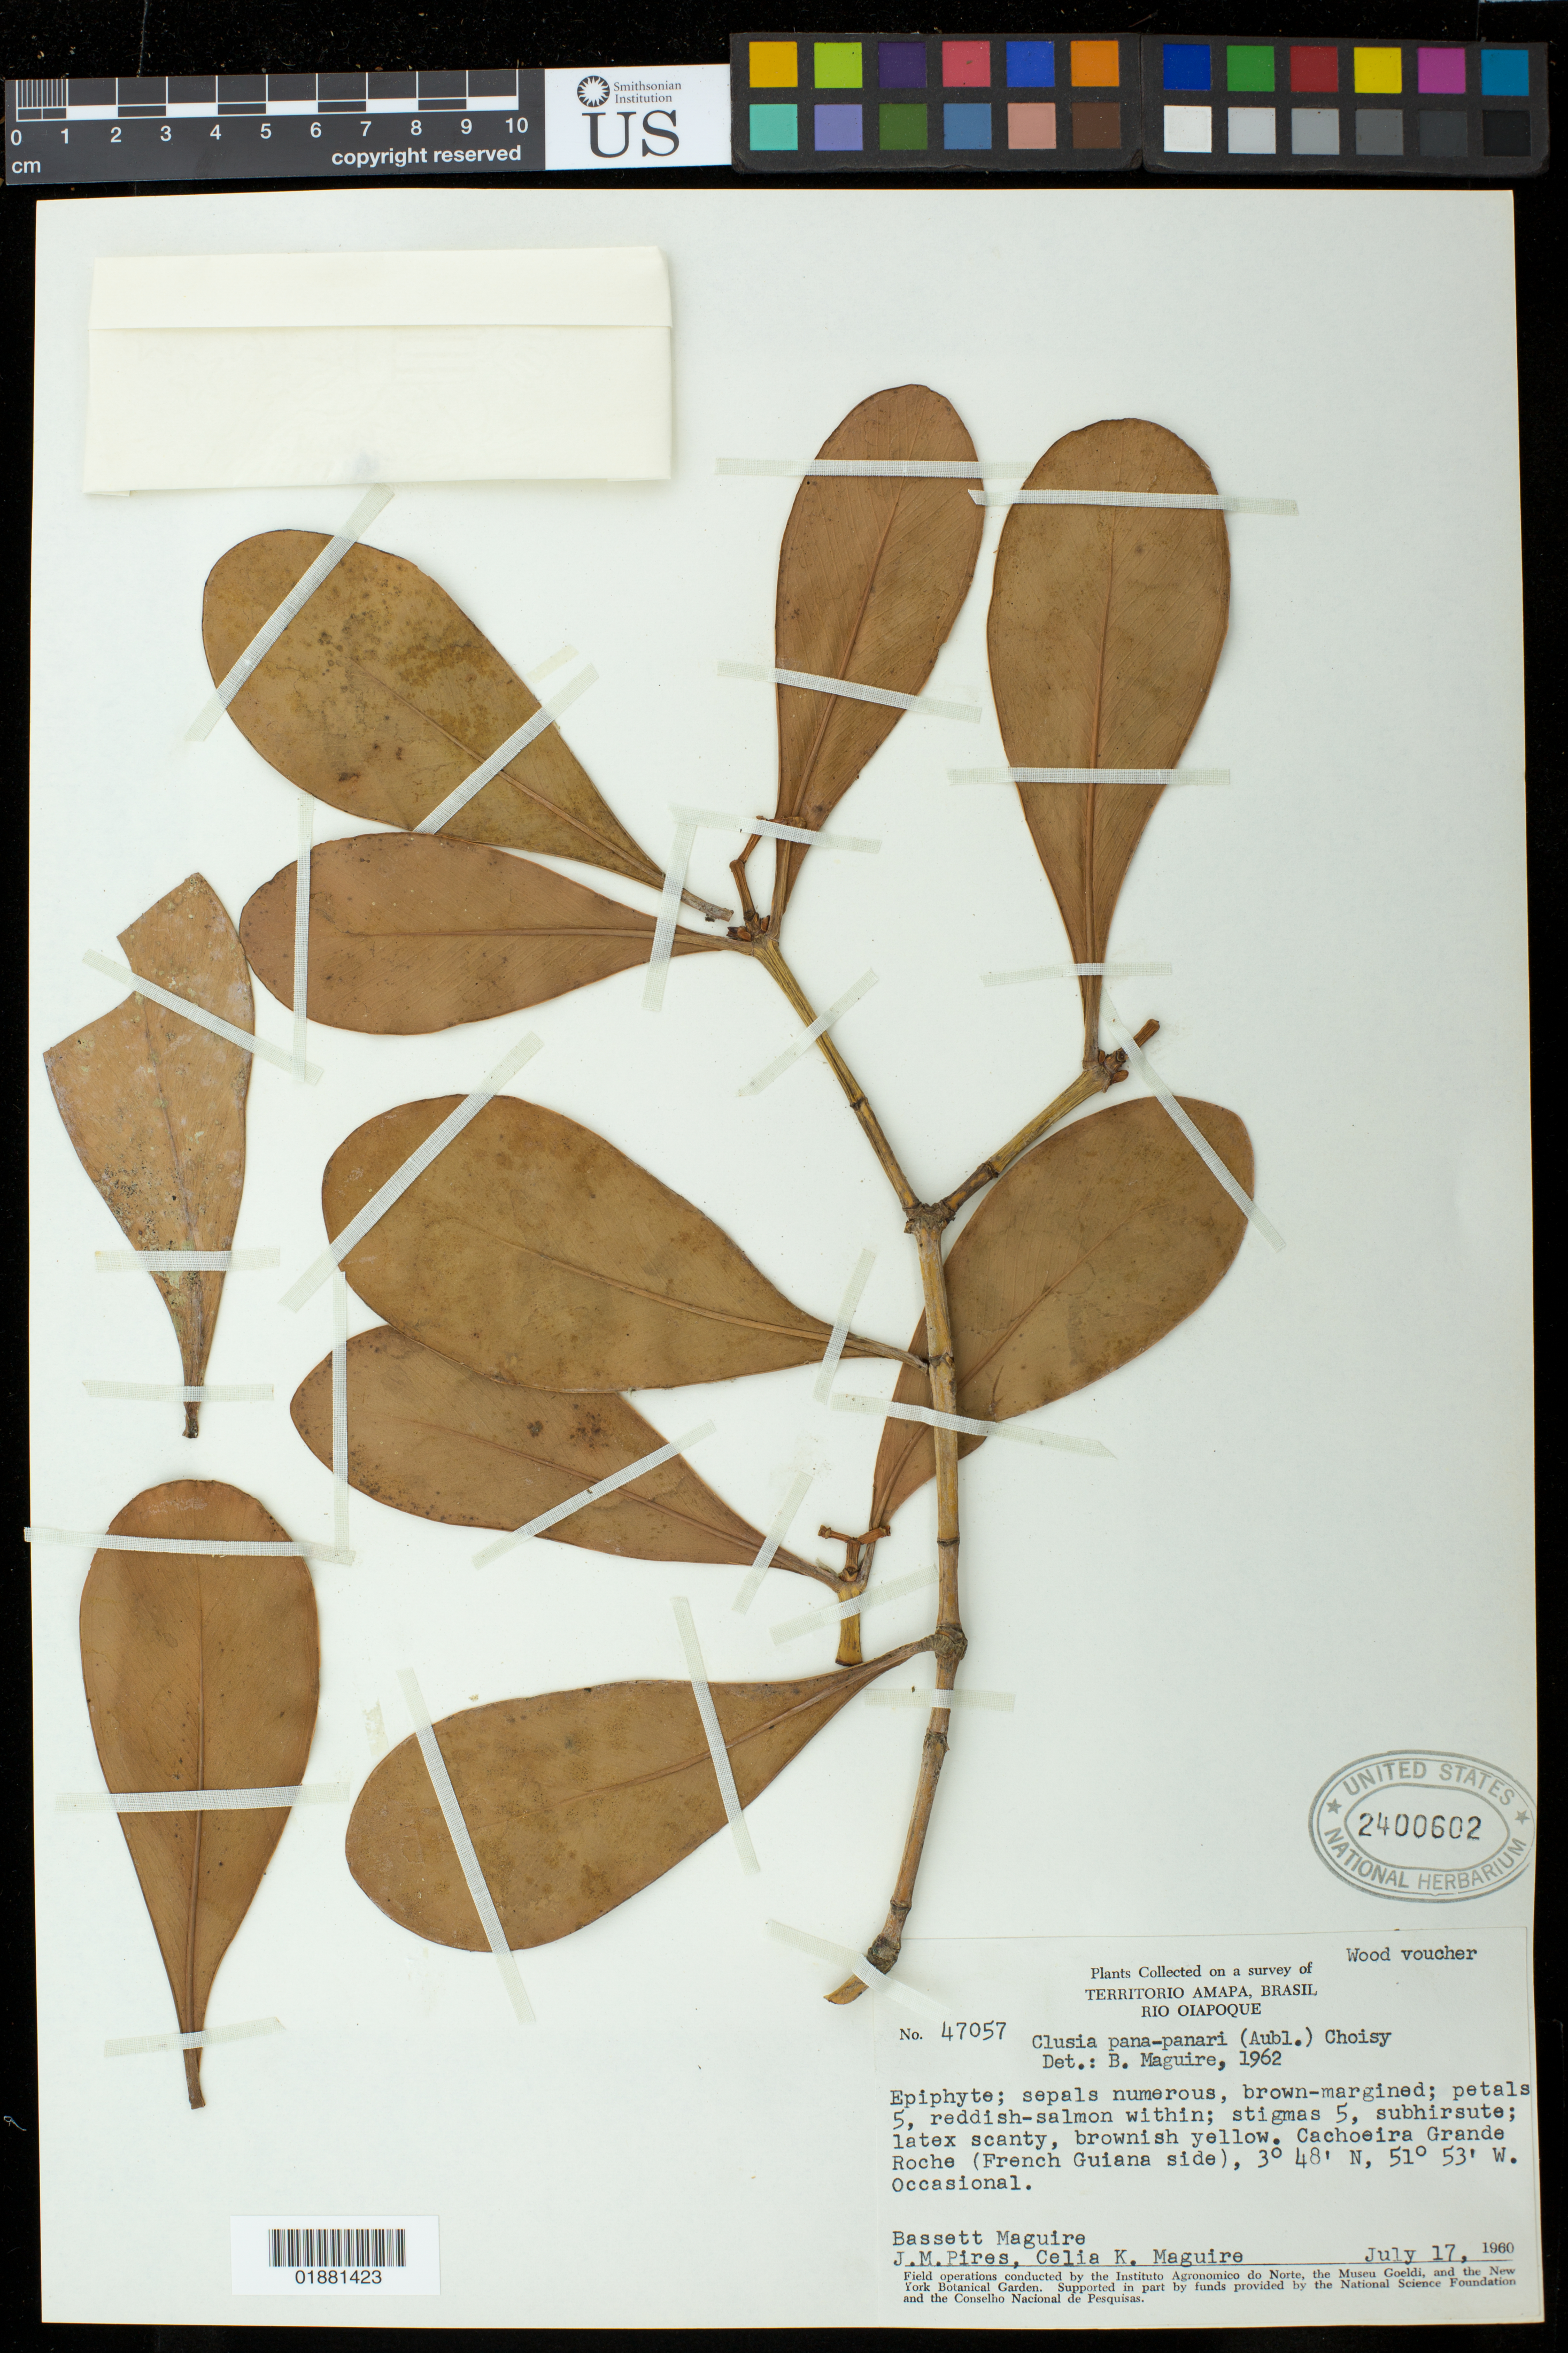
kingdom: Plantae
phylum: Tracheophyta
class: Magnoliopsida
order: Malpighiales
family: Clusiaceae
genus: Clusia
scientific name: Clusia panapanari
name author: (Aubl.) Choisy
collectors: B. Maguire Jr., J. M. Pires & C. K. Maguire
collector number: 47057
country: French Guiana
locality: Rio Oiapoque. Cachoeira Grande Roche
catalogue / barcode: US 2400602